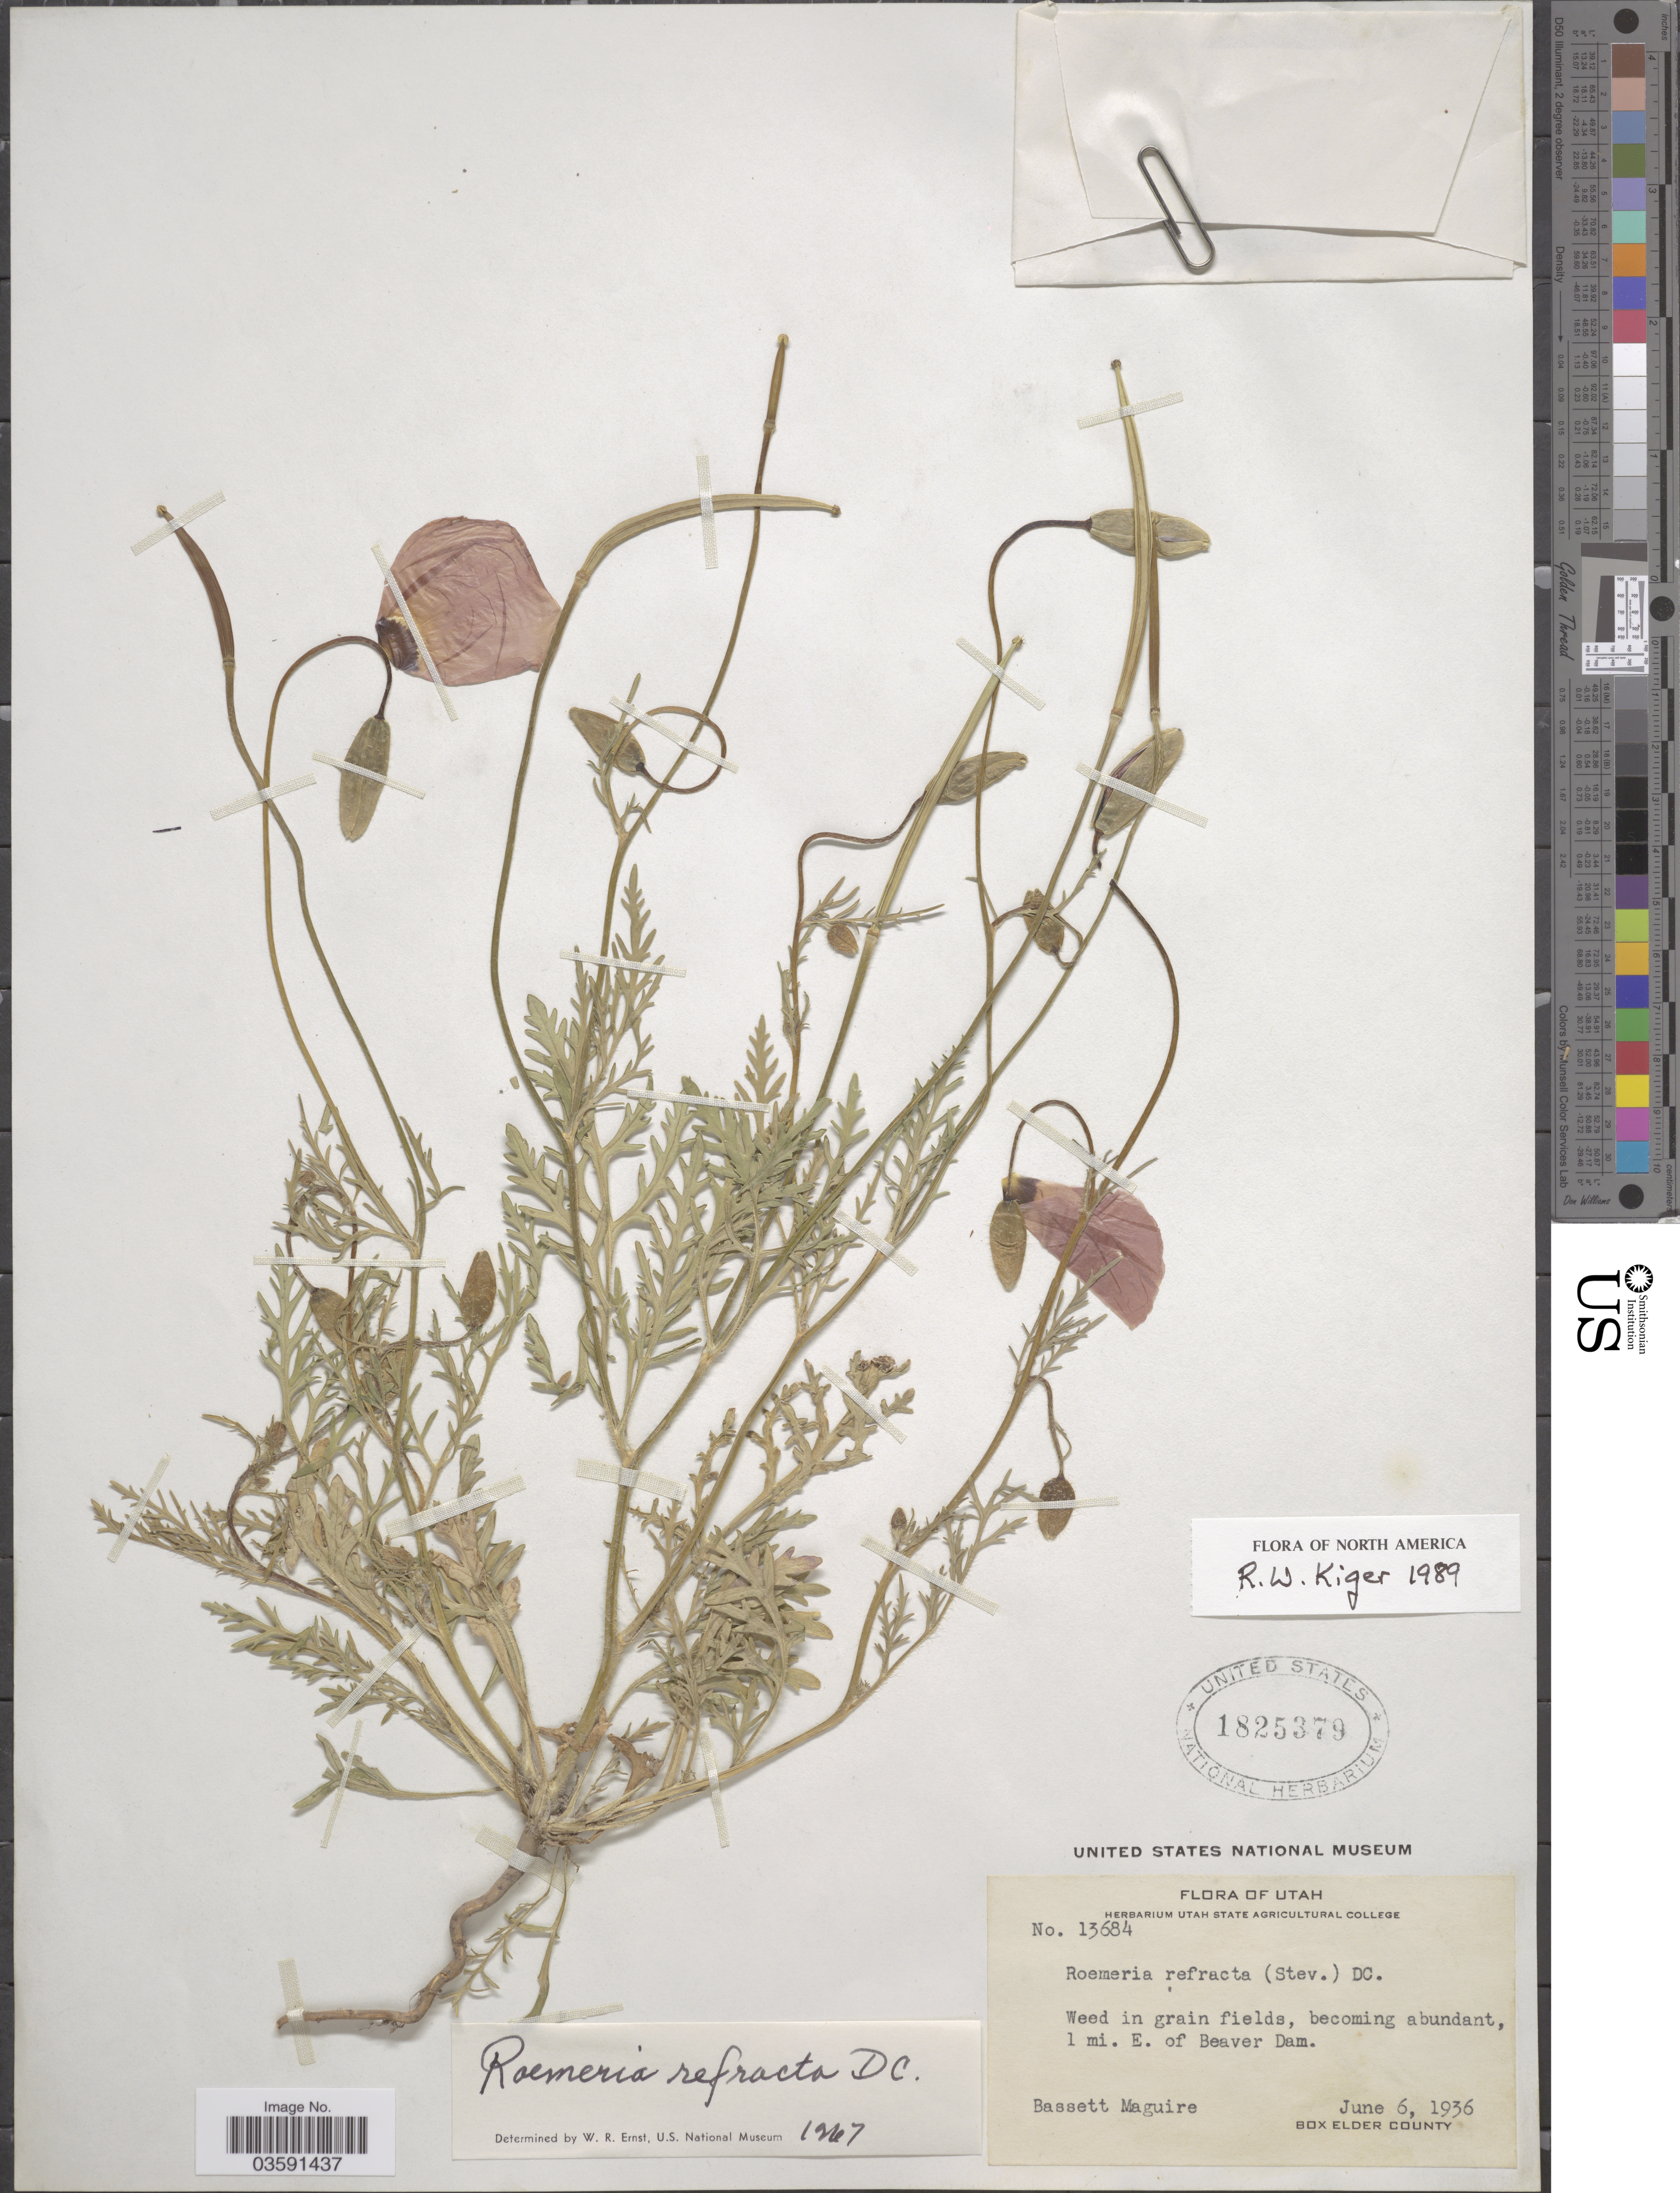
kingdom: Plantae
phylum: Tracheophyta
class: Magnoliopsida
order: Ranunculales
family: Papaveraceae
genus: Papaver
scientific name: Papaver refractum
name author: (DC.) K.-F.Günther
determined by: Strong, M. T., (US), Smithsonian Institution - National Museum of Natural History (UNITED STATES)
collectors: B. Maguire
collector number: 13684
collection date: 1936-06-06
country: United States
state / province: Utah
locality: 1 mi. E. of Beaver Dam. Box Elder County.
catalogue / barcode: US 1825379